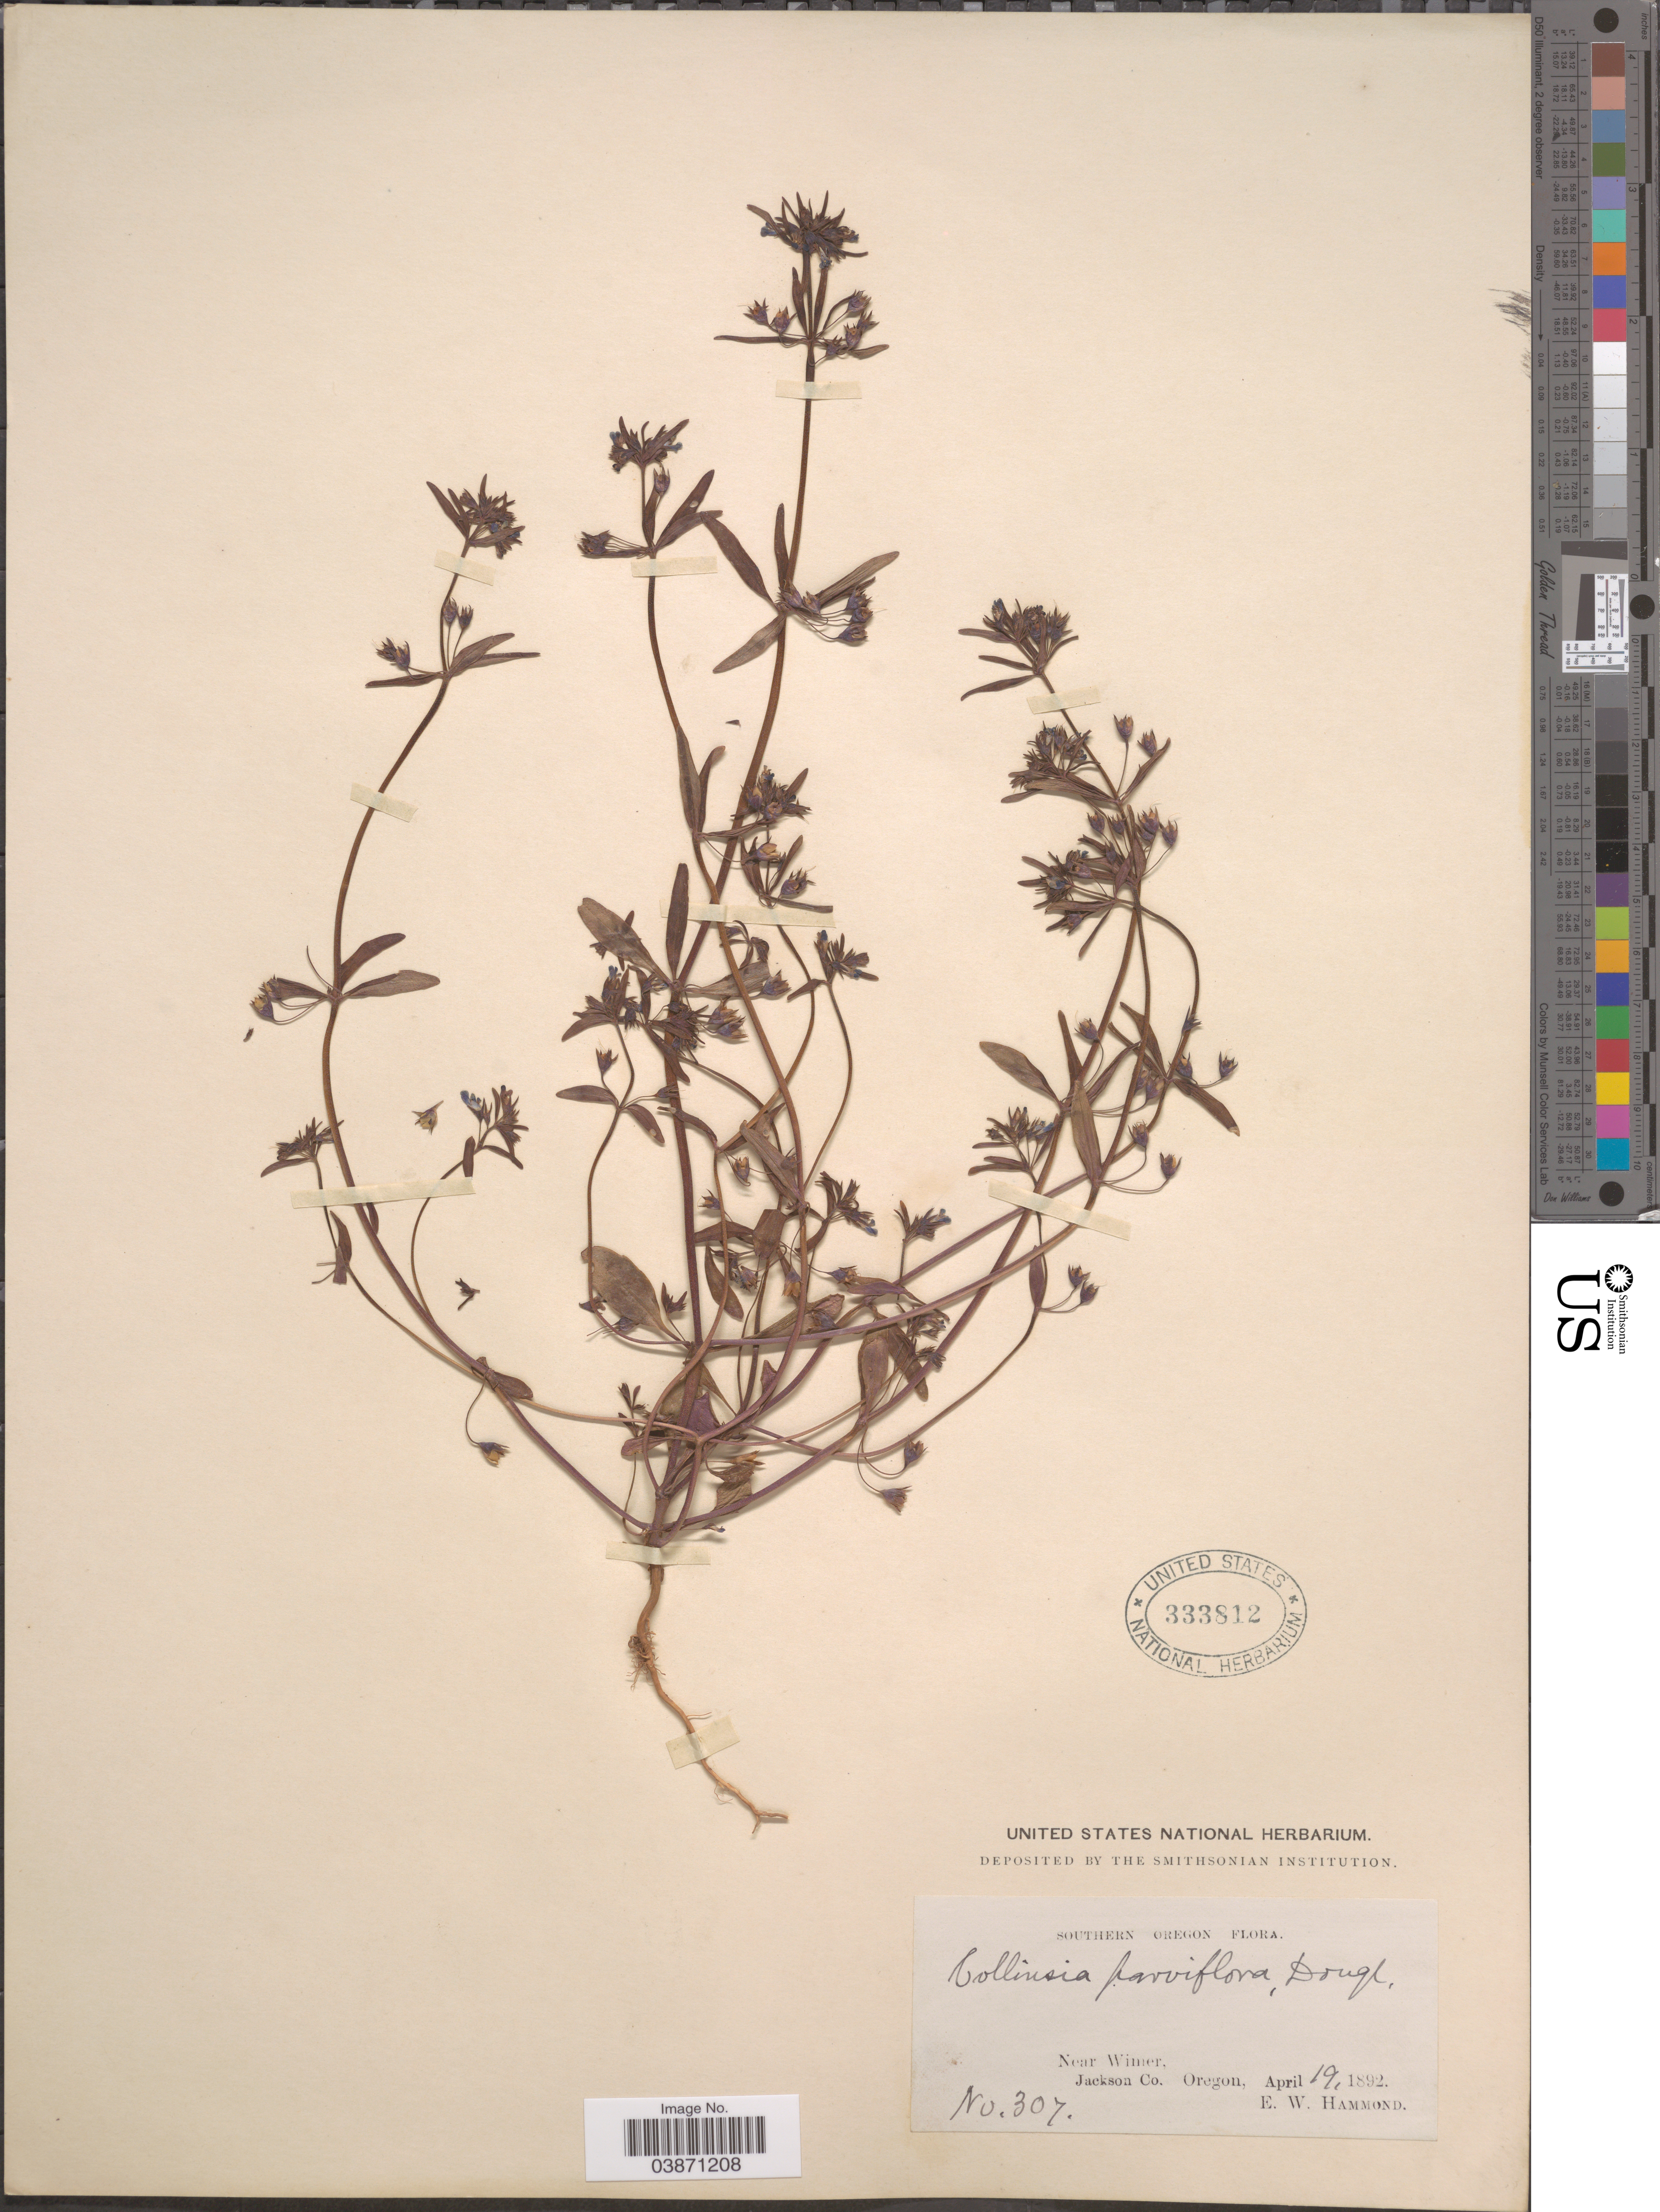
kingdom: Plantae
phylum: Tracheophyta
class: Magnoliopsida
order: Lamiales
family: Plantaginaceae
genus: Collinsia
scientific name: Collinsia parviflora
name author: Douglas ex Lindl.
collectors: E. Hammond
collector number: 307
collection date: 1892-04-19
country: United States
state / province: Oregon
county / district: Jackson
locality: Southern Oregon. Near Wimer, Jackson Co.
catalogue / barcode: US 333812